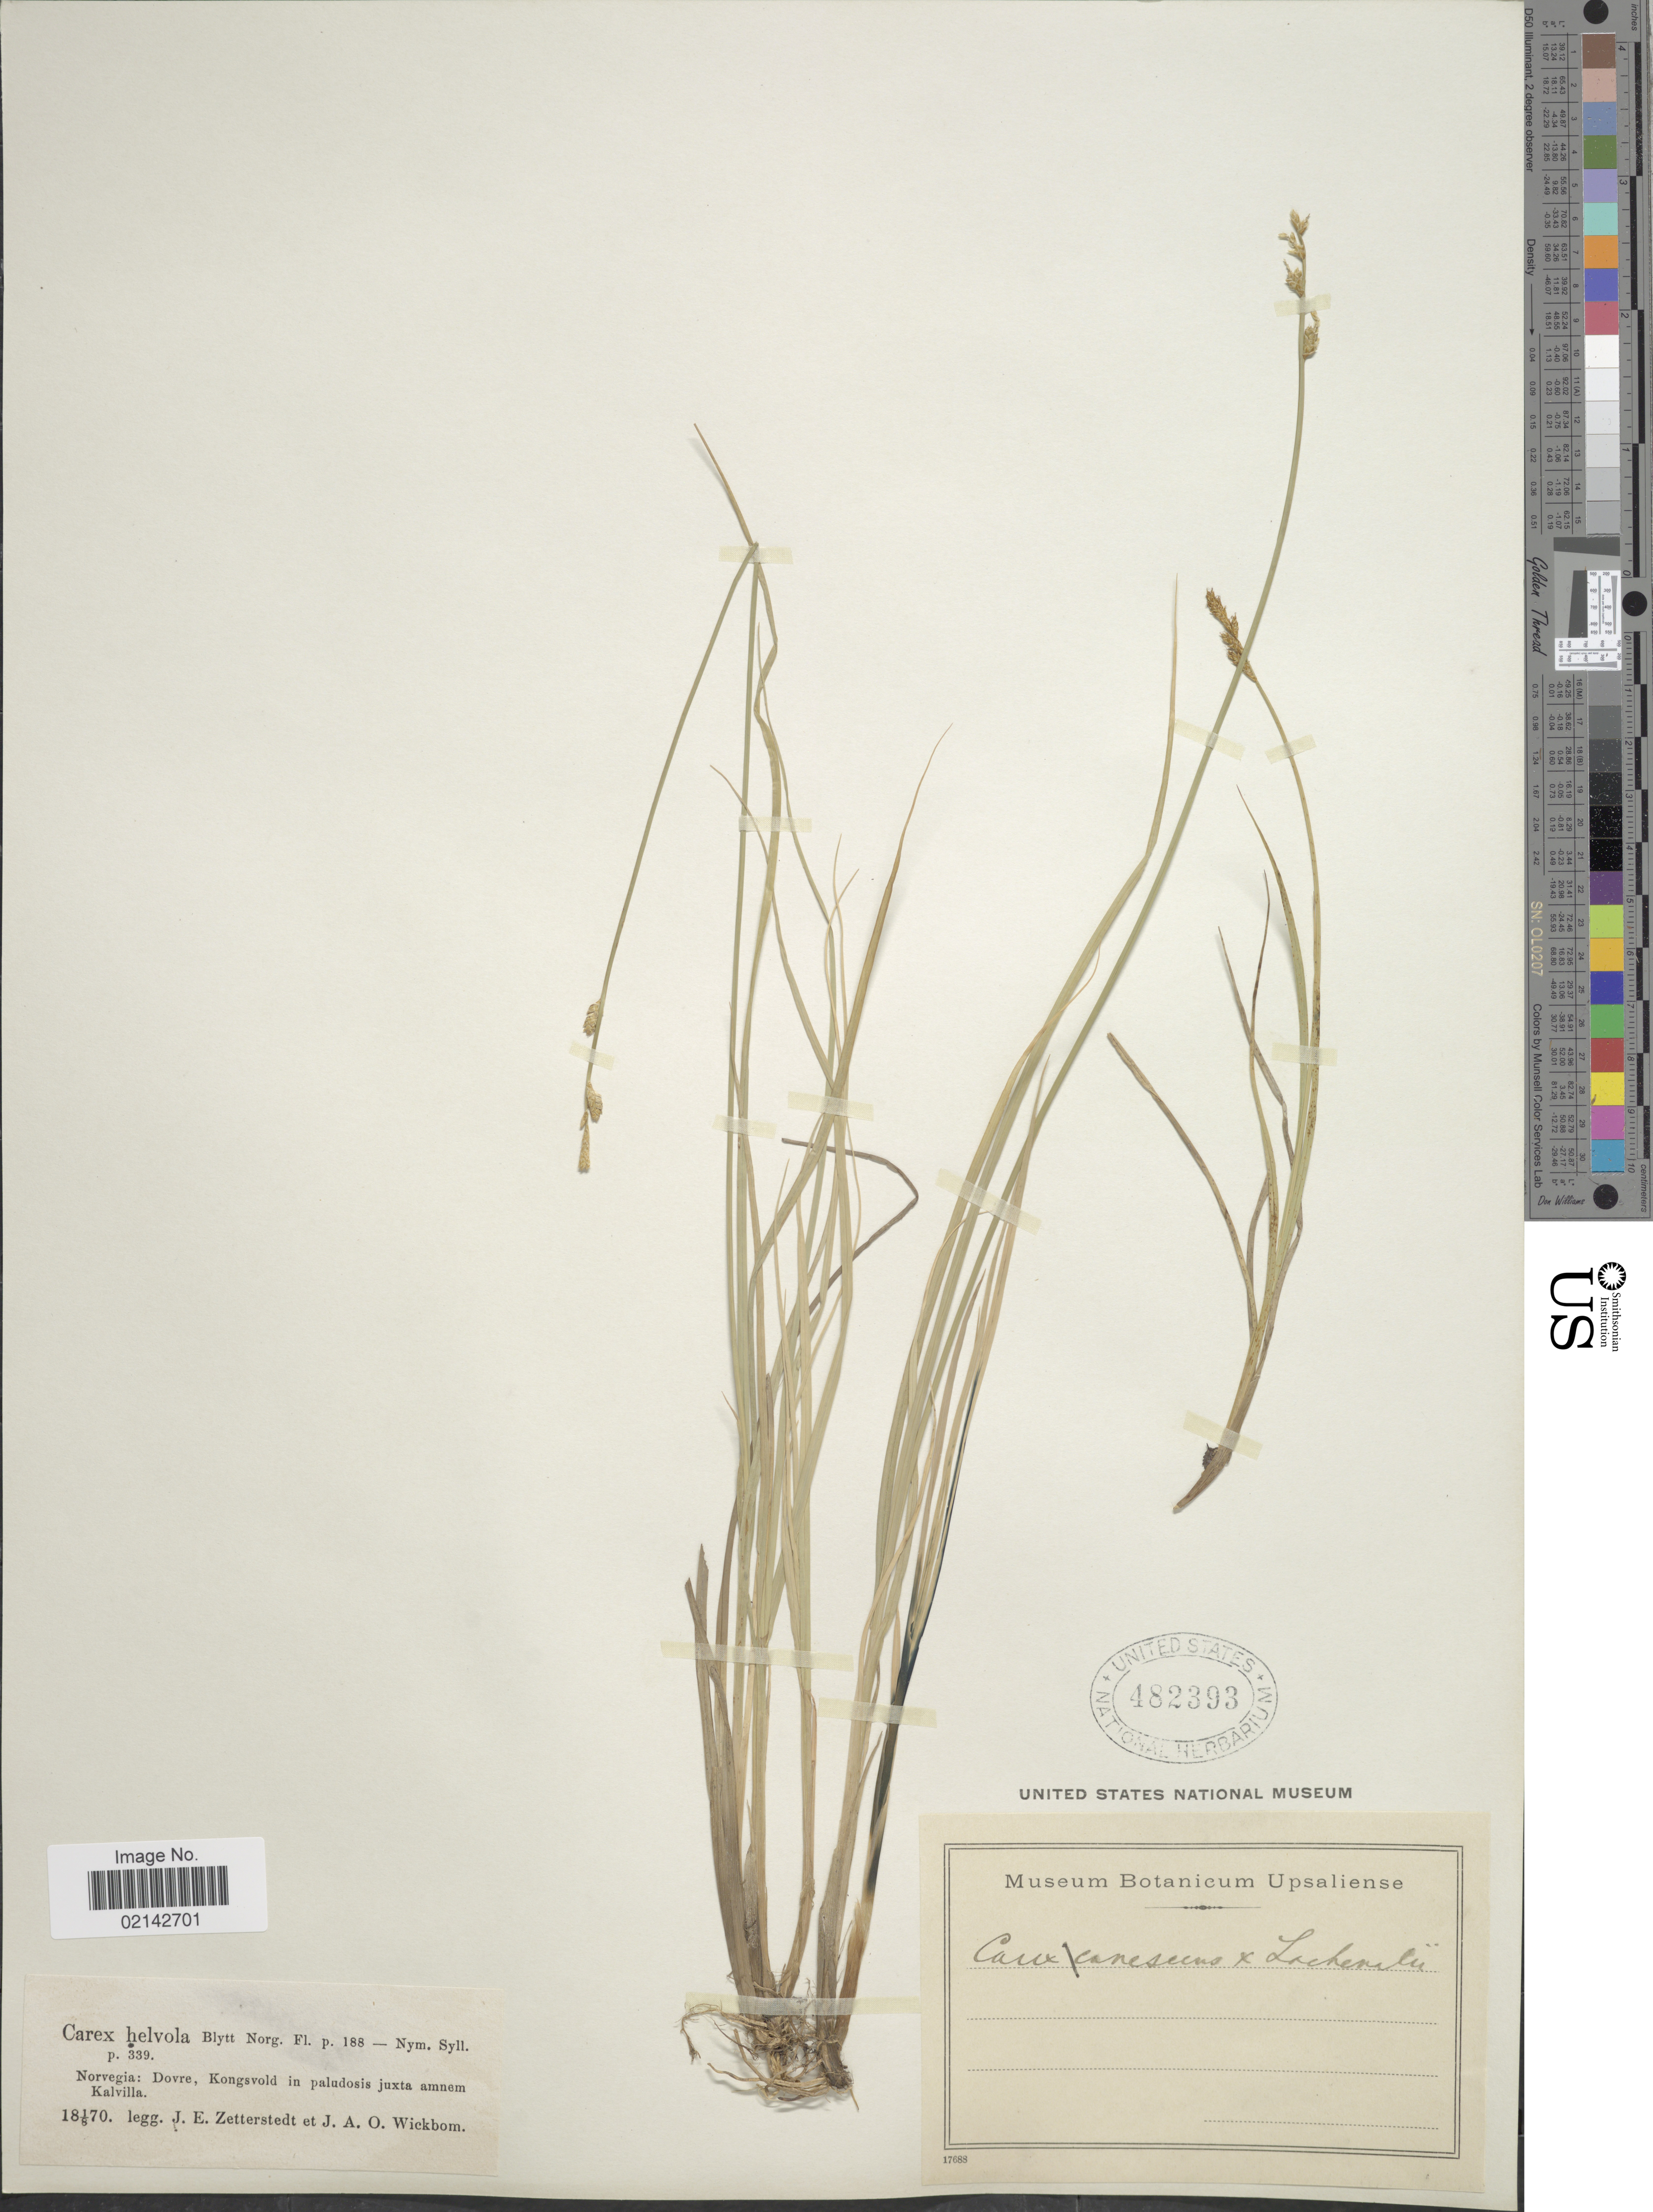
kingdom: Plantae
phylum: Tracheophyta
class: Liliopsida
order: Poales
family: Cyperaceae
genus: Carex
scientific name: Carex x helvola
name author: Blytt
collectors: J.E. Zetterstedt & J. Wickbom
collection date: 1870-08-01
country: Norway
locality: Norvegia: Dovre, Kongsvold in paludosis juxta amnem Kalvilla.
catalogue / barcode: US 482393